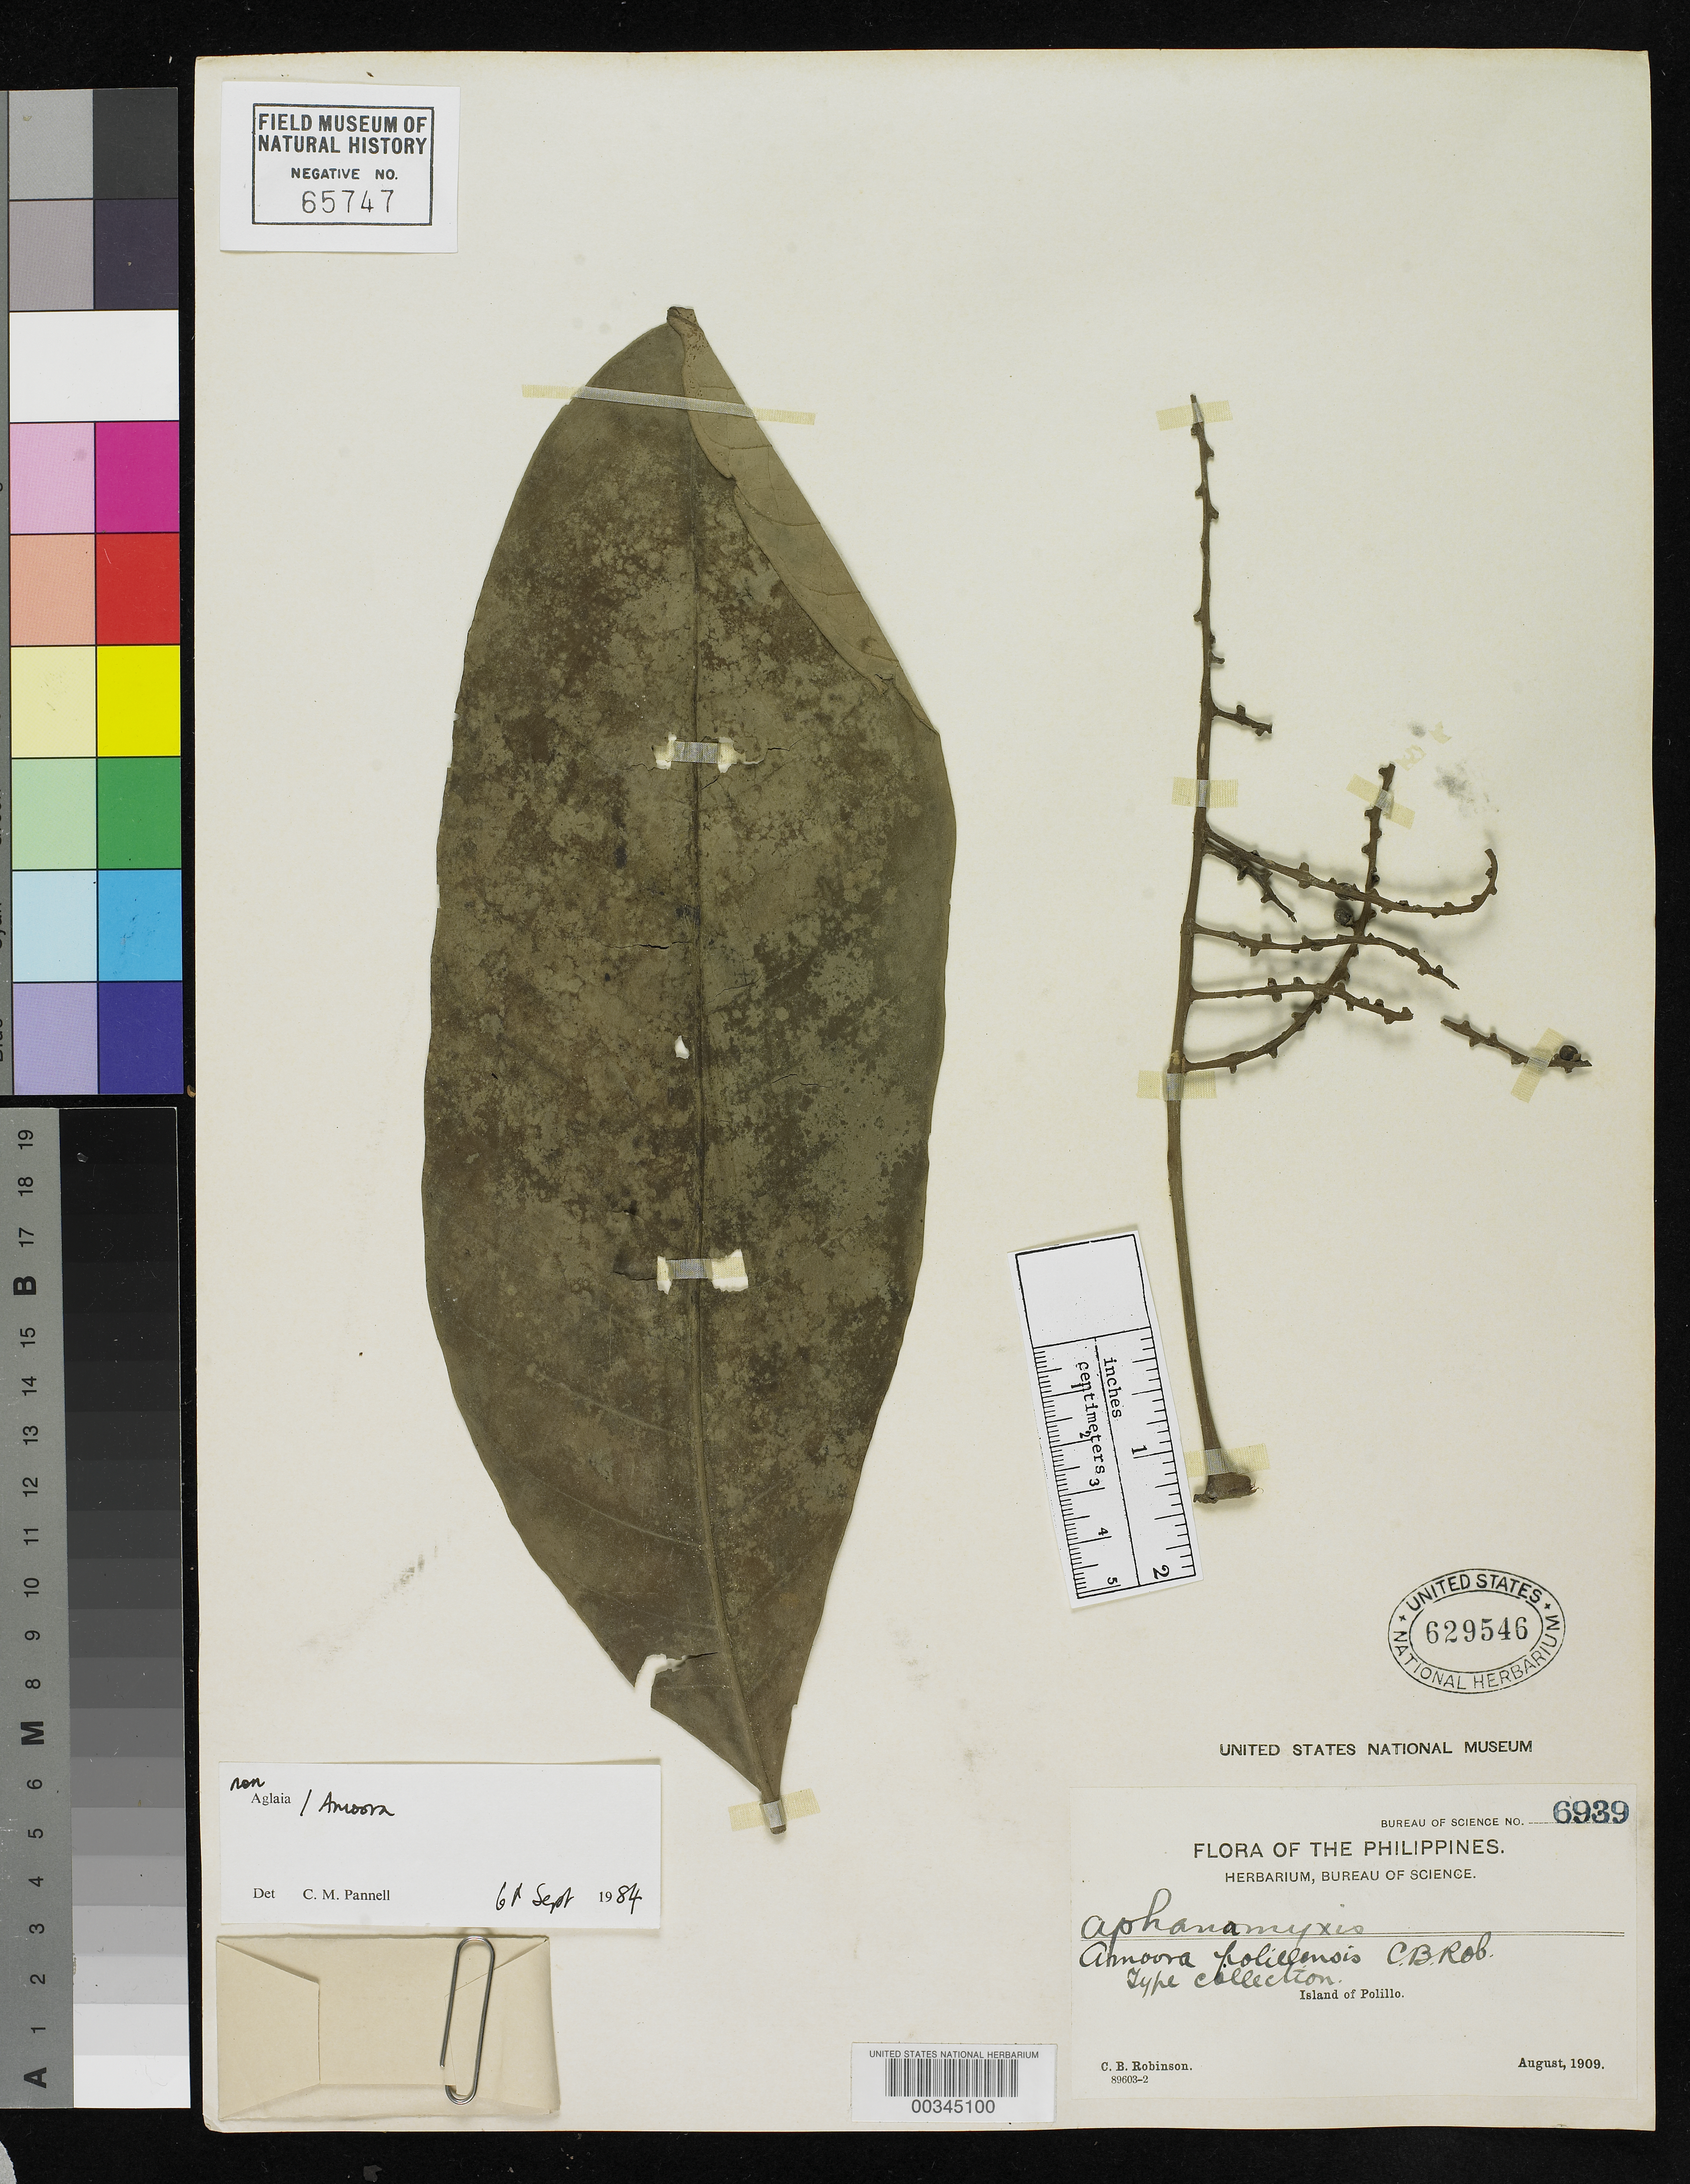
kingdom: Plantae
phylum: Tracheophyta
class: Magnoliopsida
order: Sapindales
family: Meliaceae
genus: Amoora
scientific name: Amoora polillensis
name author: C.B. Rob.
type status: Syntype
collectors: C. Robinson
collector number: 6939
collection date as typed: Aug 1909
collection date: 1909-08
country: Philippines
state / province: Calabarzon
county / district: Quezon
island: Polillo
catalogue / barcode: US 629546